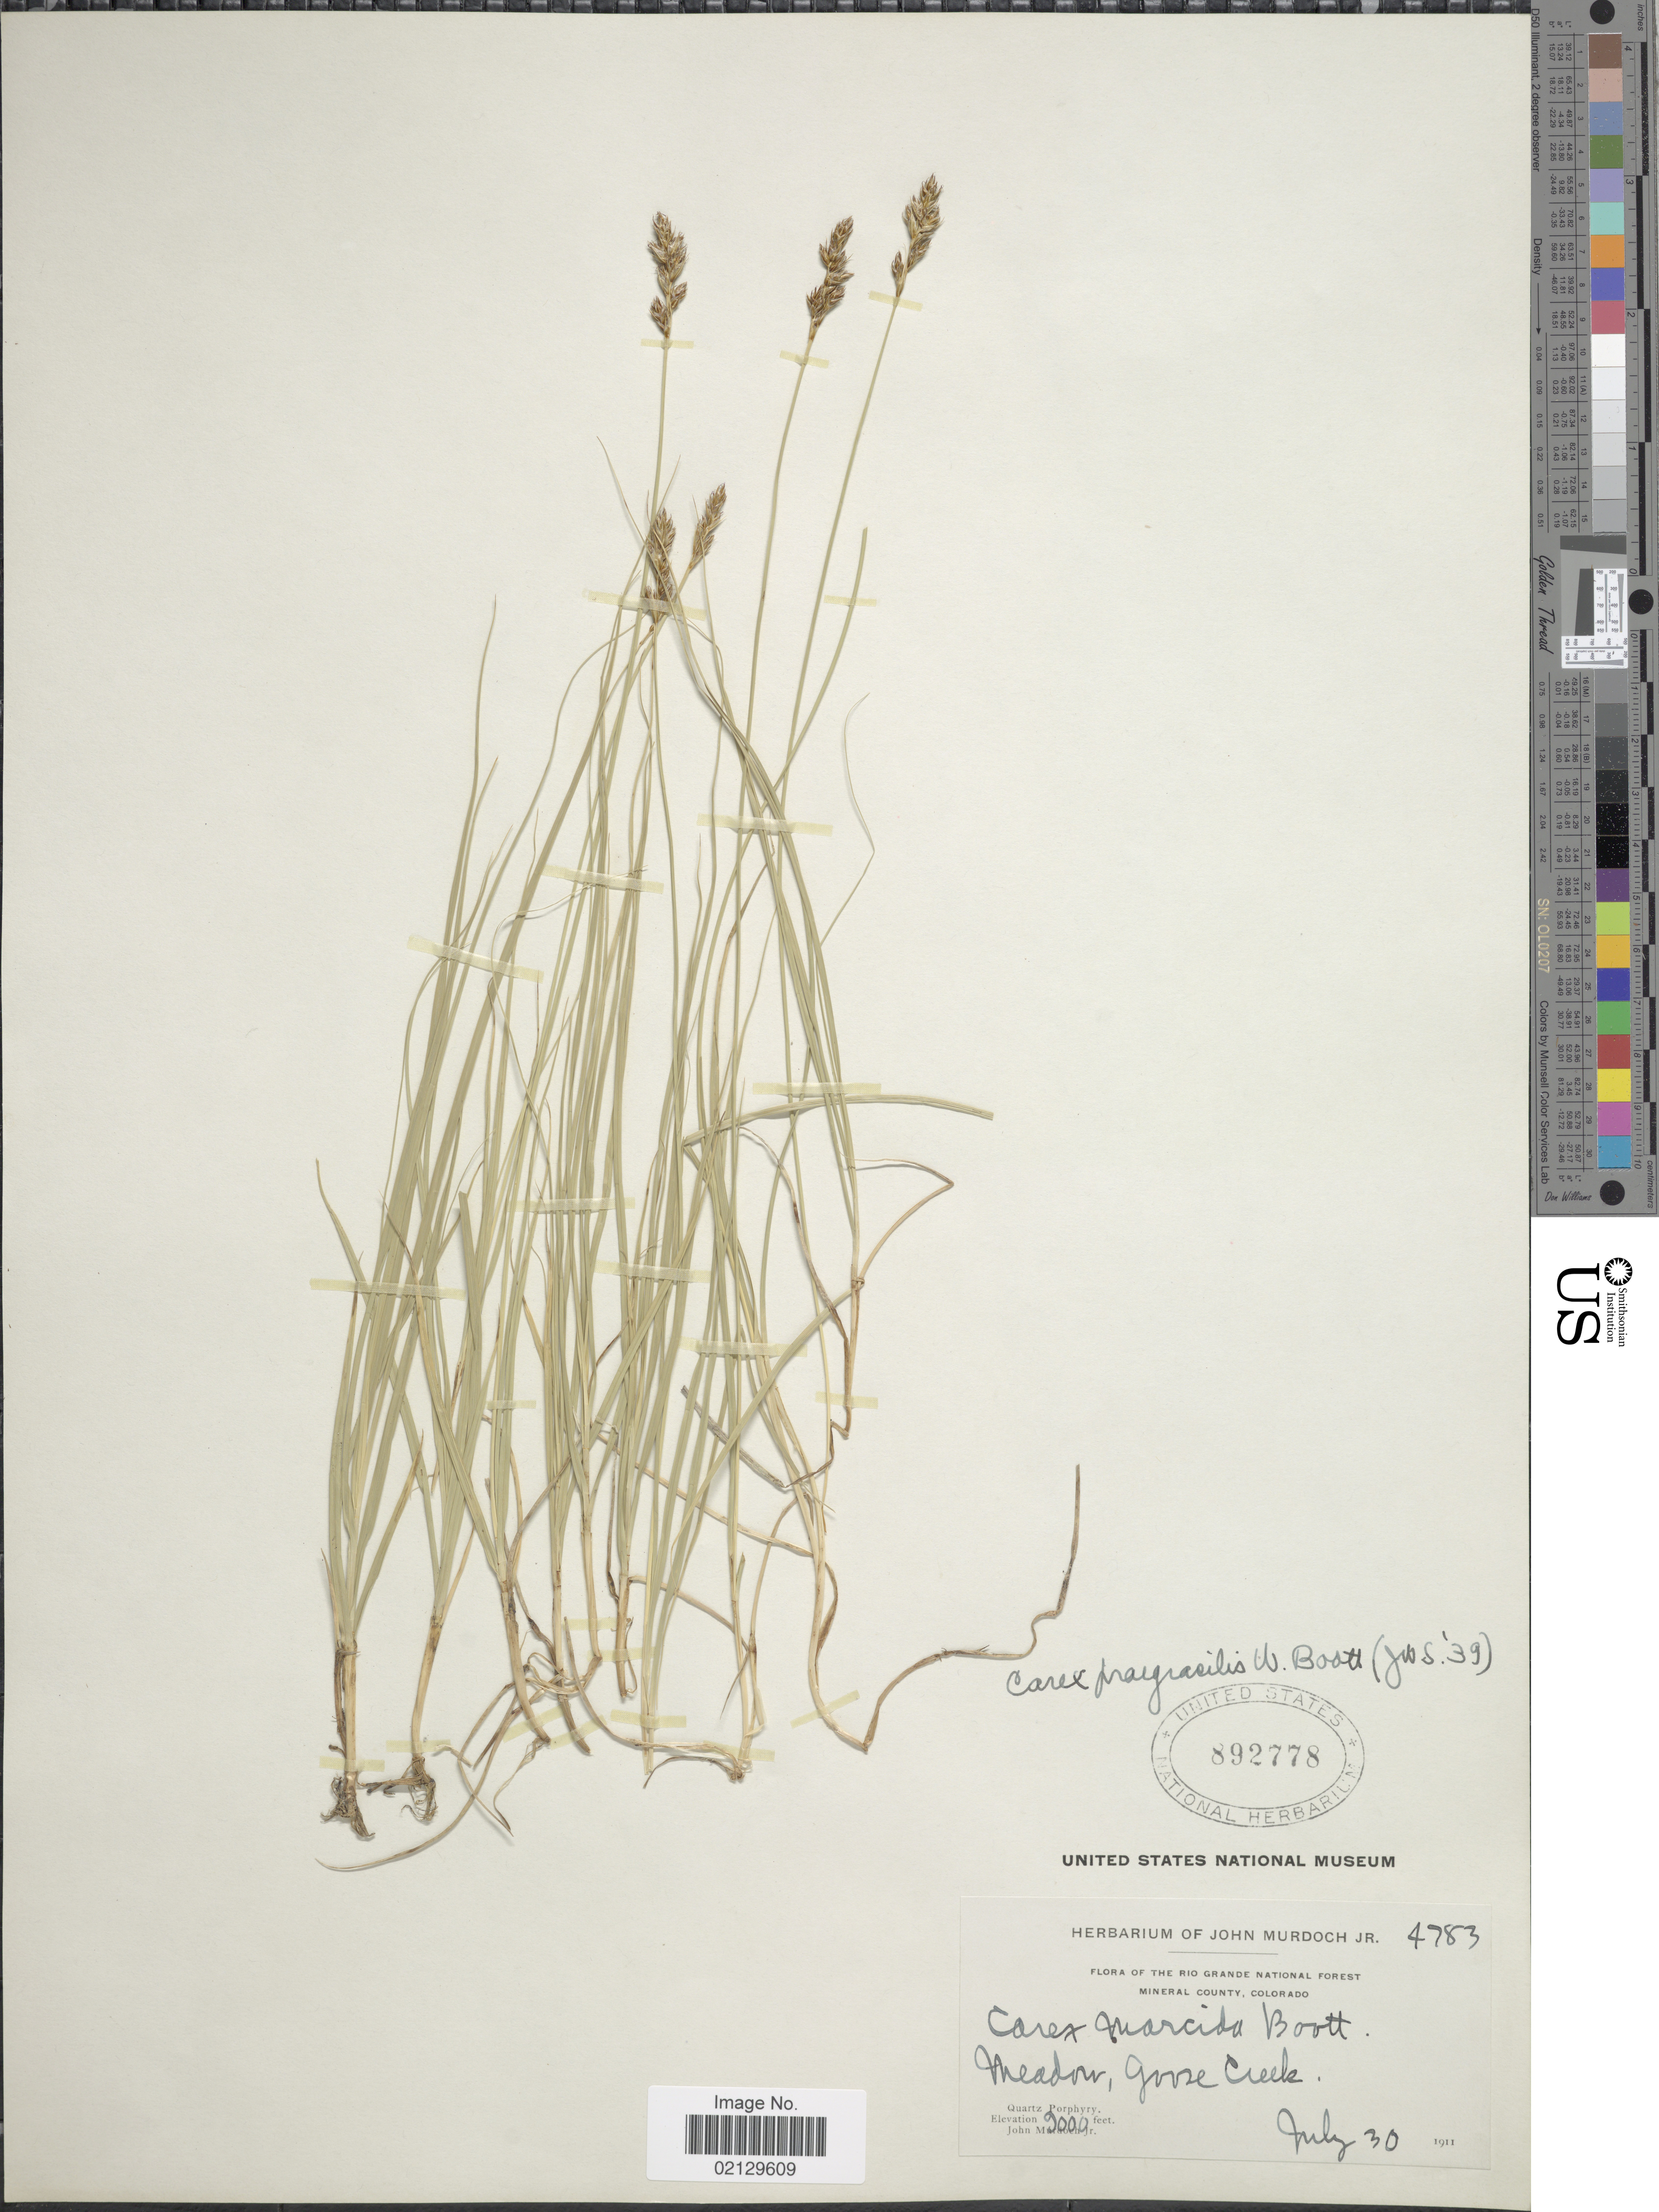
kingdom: Plantae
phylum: Tracheophyta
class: Liliopsida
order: Poales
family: Cyperaceae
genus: Carex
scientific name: Carex praegracilis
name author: W. Boott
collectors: J. Murdoch Jr.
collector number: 4783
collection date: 1911-07-30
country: United States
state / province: Colorado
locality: Meadow, Goose Creek, Quartz Porpyry. The Rio Grande National Forest, Mineral County, Colorado.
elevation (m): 2743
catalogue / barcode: US 892778